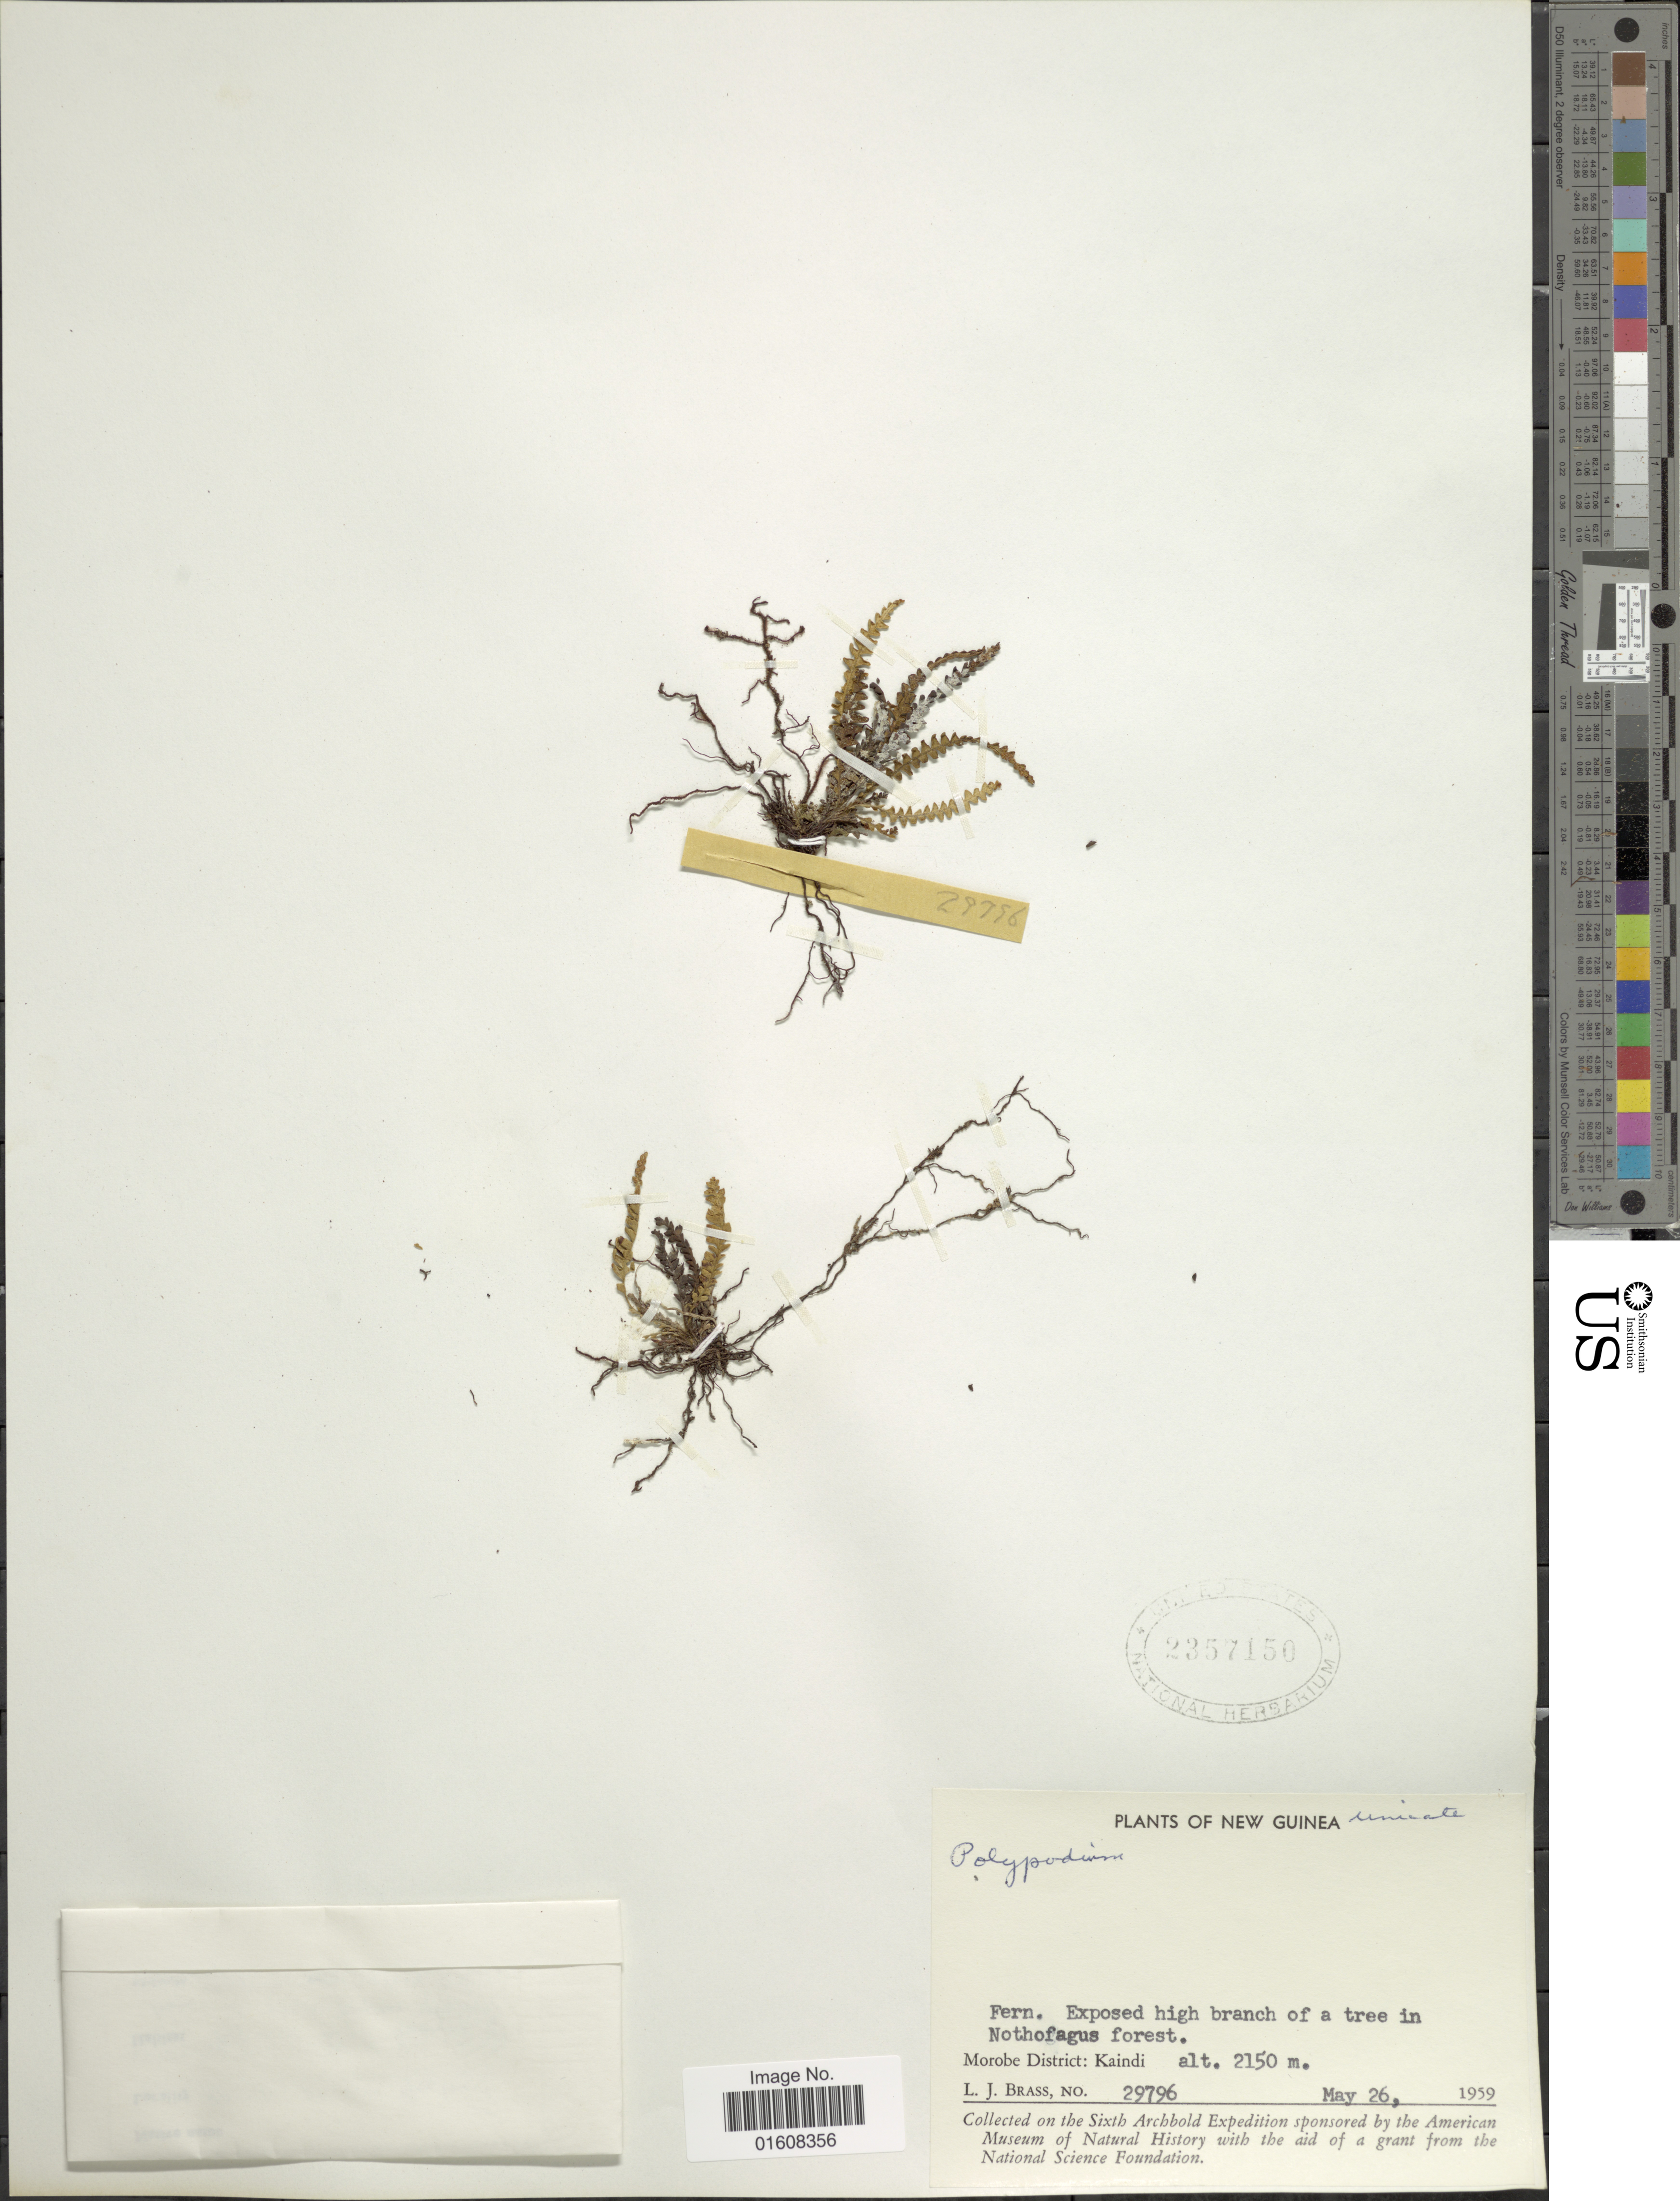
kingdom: Plantae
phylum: Tracheophyta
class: Polypodiopsida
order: Polypodiales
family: Polypodiaceae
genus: Grammitis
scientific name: Grammitis sp.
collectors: L. J. Brass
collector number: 29796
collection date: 1959-05-26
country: Papua New Guinea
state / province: Morobe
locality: New Guinea. Kaindi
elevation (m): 2150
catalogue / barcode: US 2357150